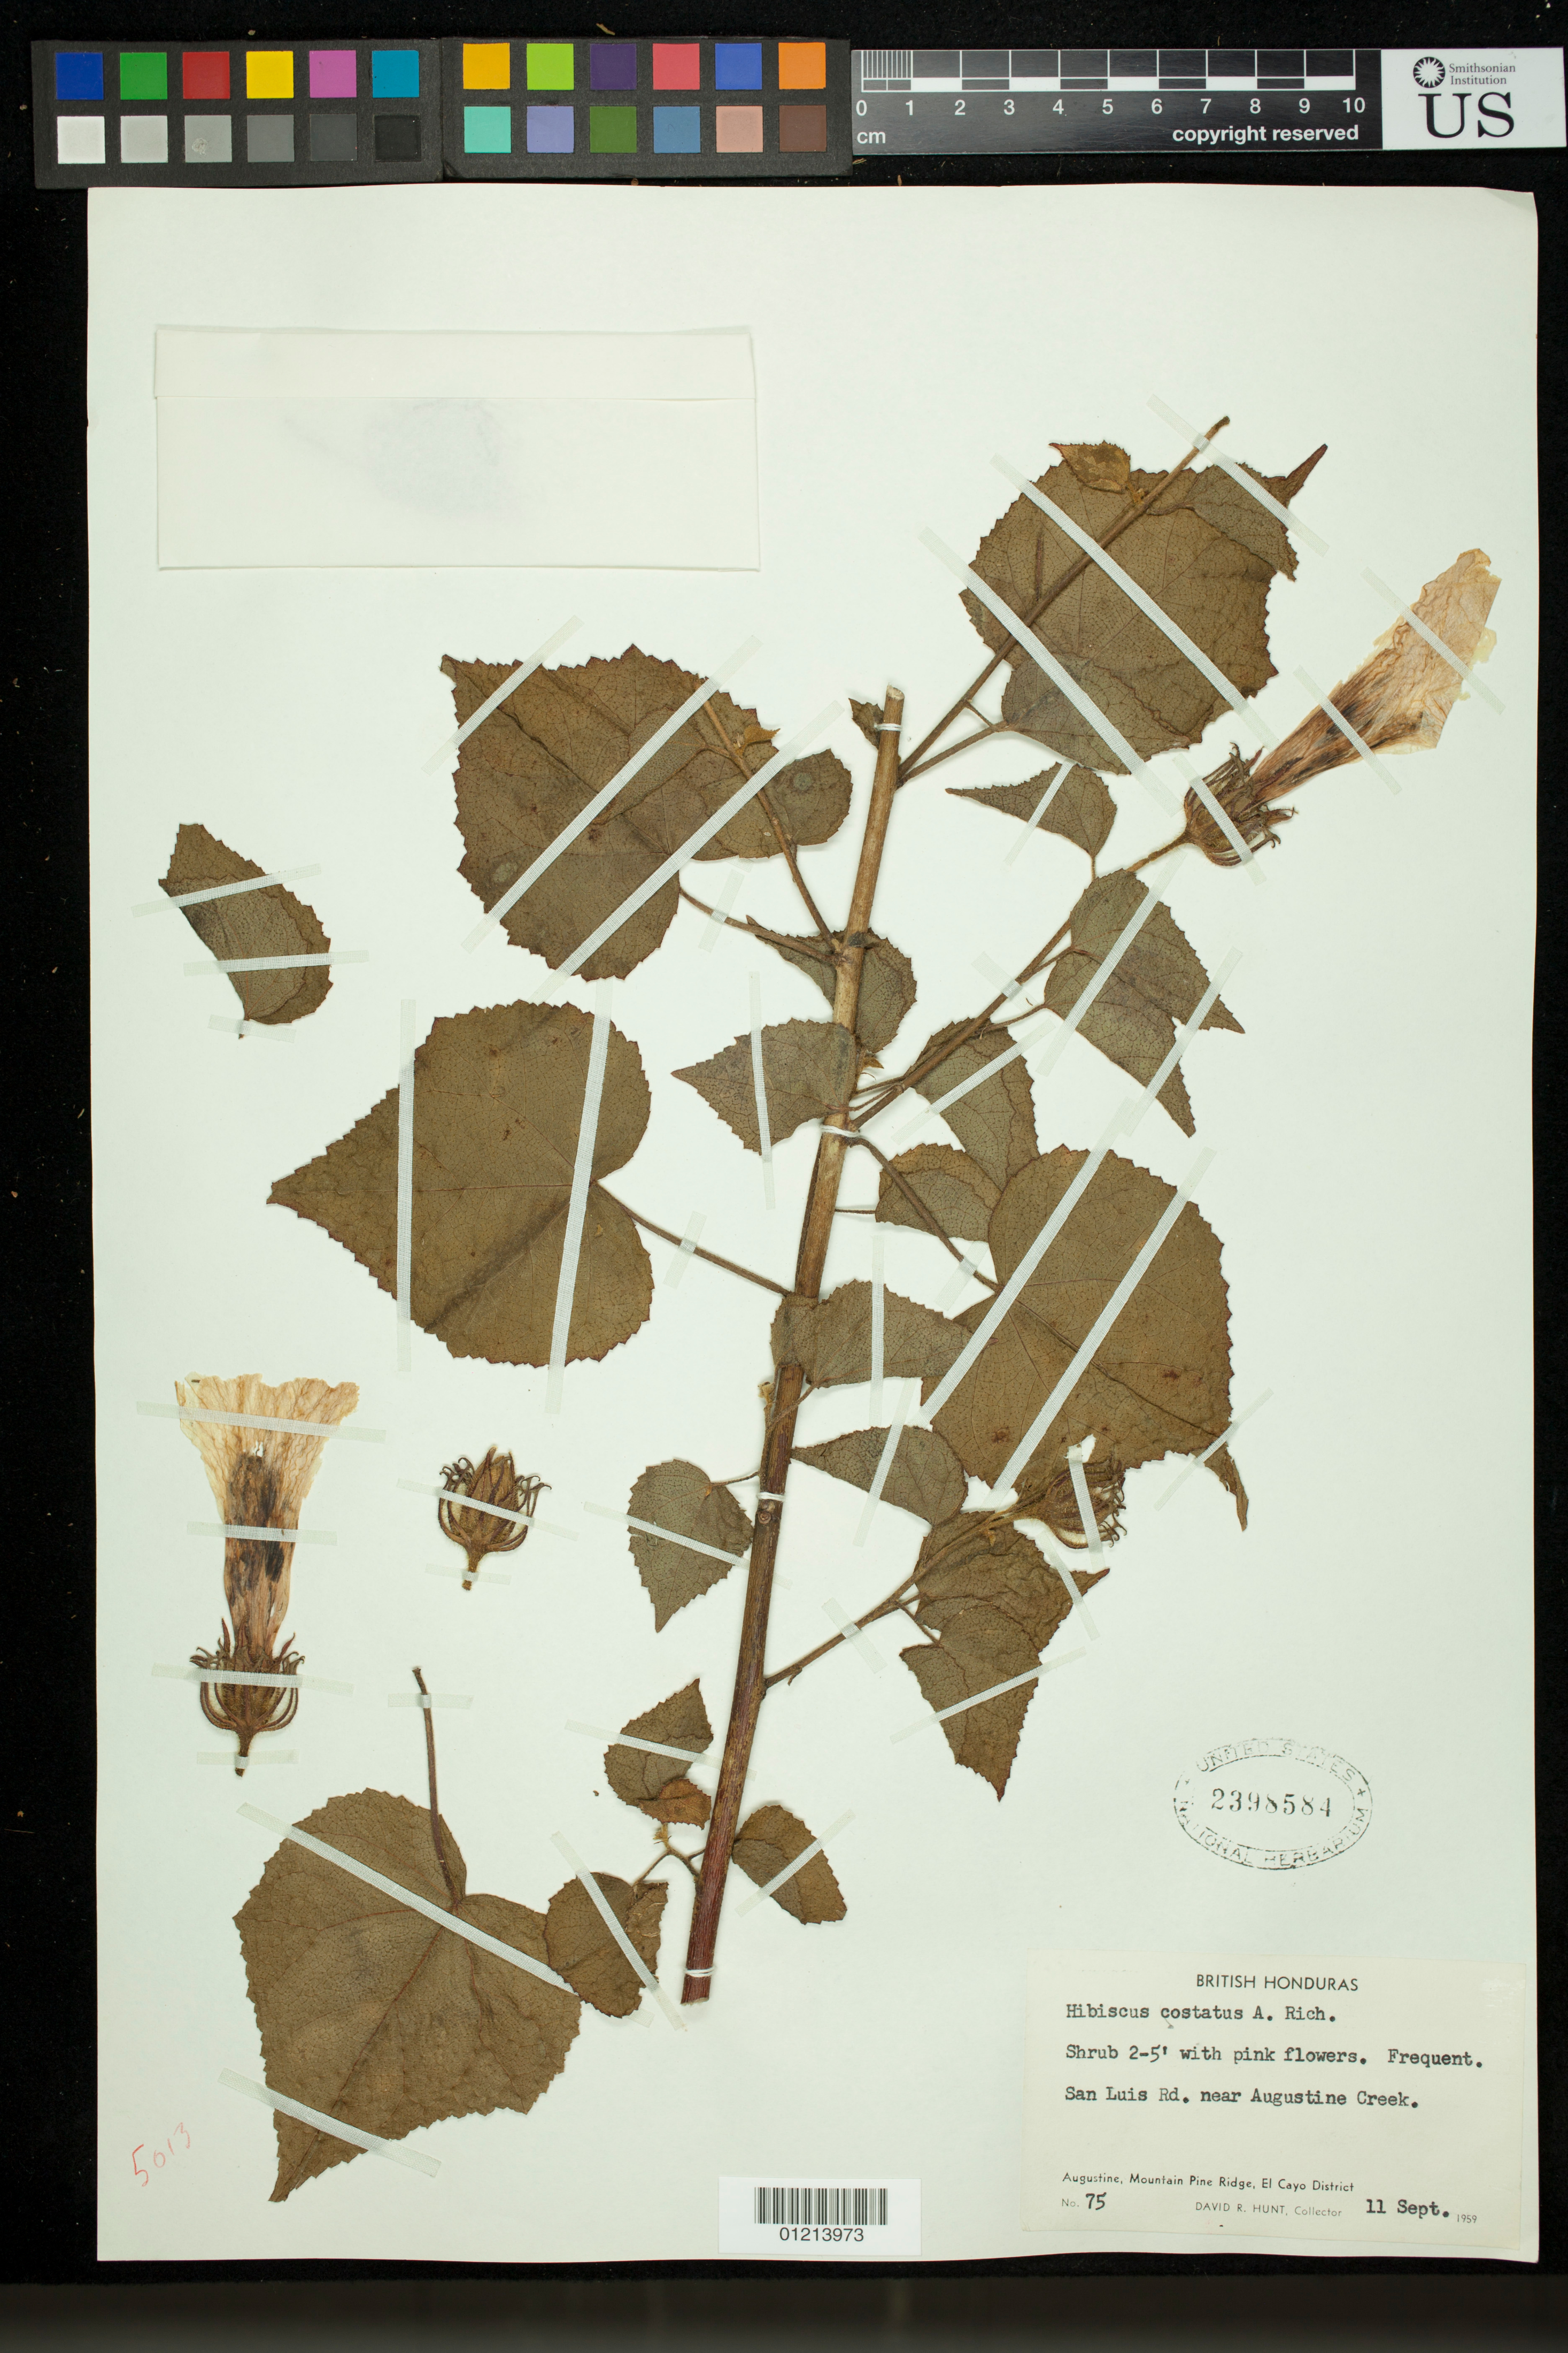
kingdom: Plantae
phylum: Tracheophyta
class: Magnoliopsida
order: Malvales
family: Malvaceae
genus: Sabdariffa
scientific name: Sabdariffa costata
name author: (A. Rich.) M.M. Hanes & R.L. Barrett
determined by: Dorr, Laurence J., Curator (BOT), Smithsonian Institution - National Museum of Natural History (UNITED STATES)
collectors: D. R. Hunt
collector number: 75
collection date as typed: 09 Nov 1959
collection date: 1959-11-09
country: Belize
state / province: Cayo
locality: British Honduras: Augustine, Mountain Pine Ridge, El Cayo District. San Luis Rd. near Augustine Creek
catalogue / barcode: US 2398584